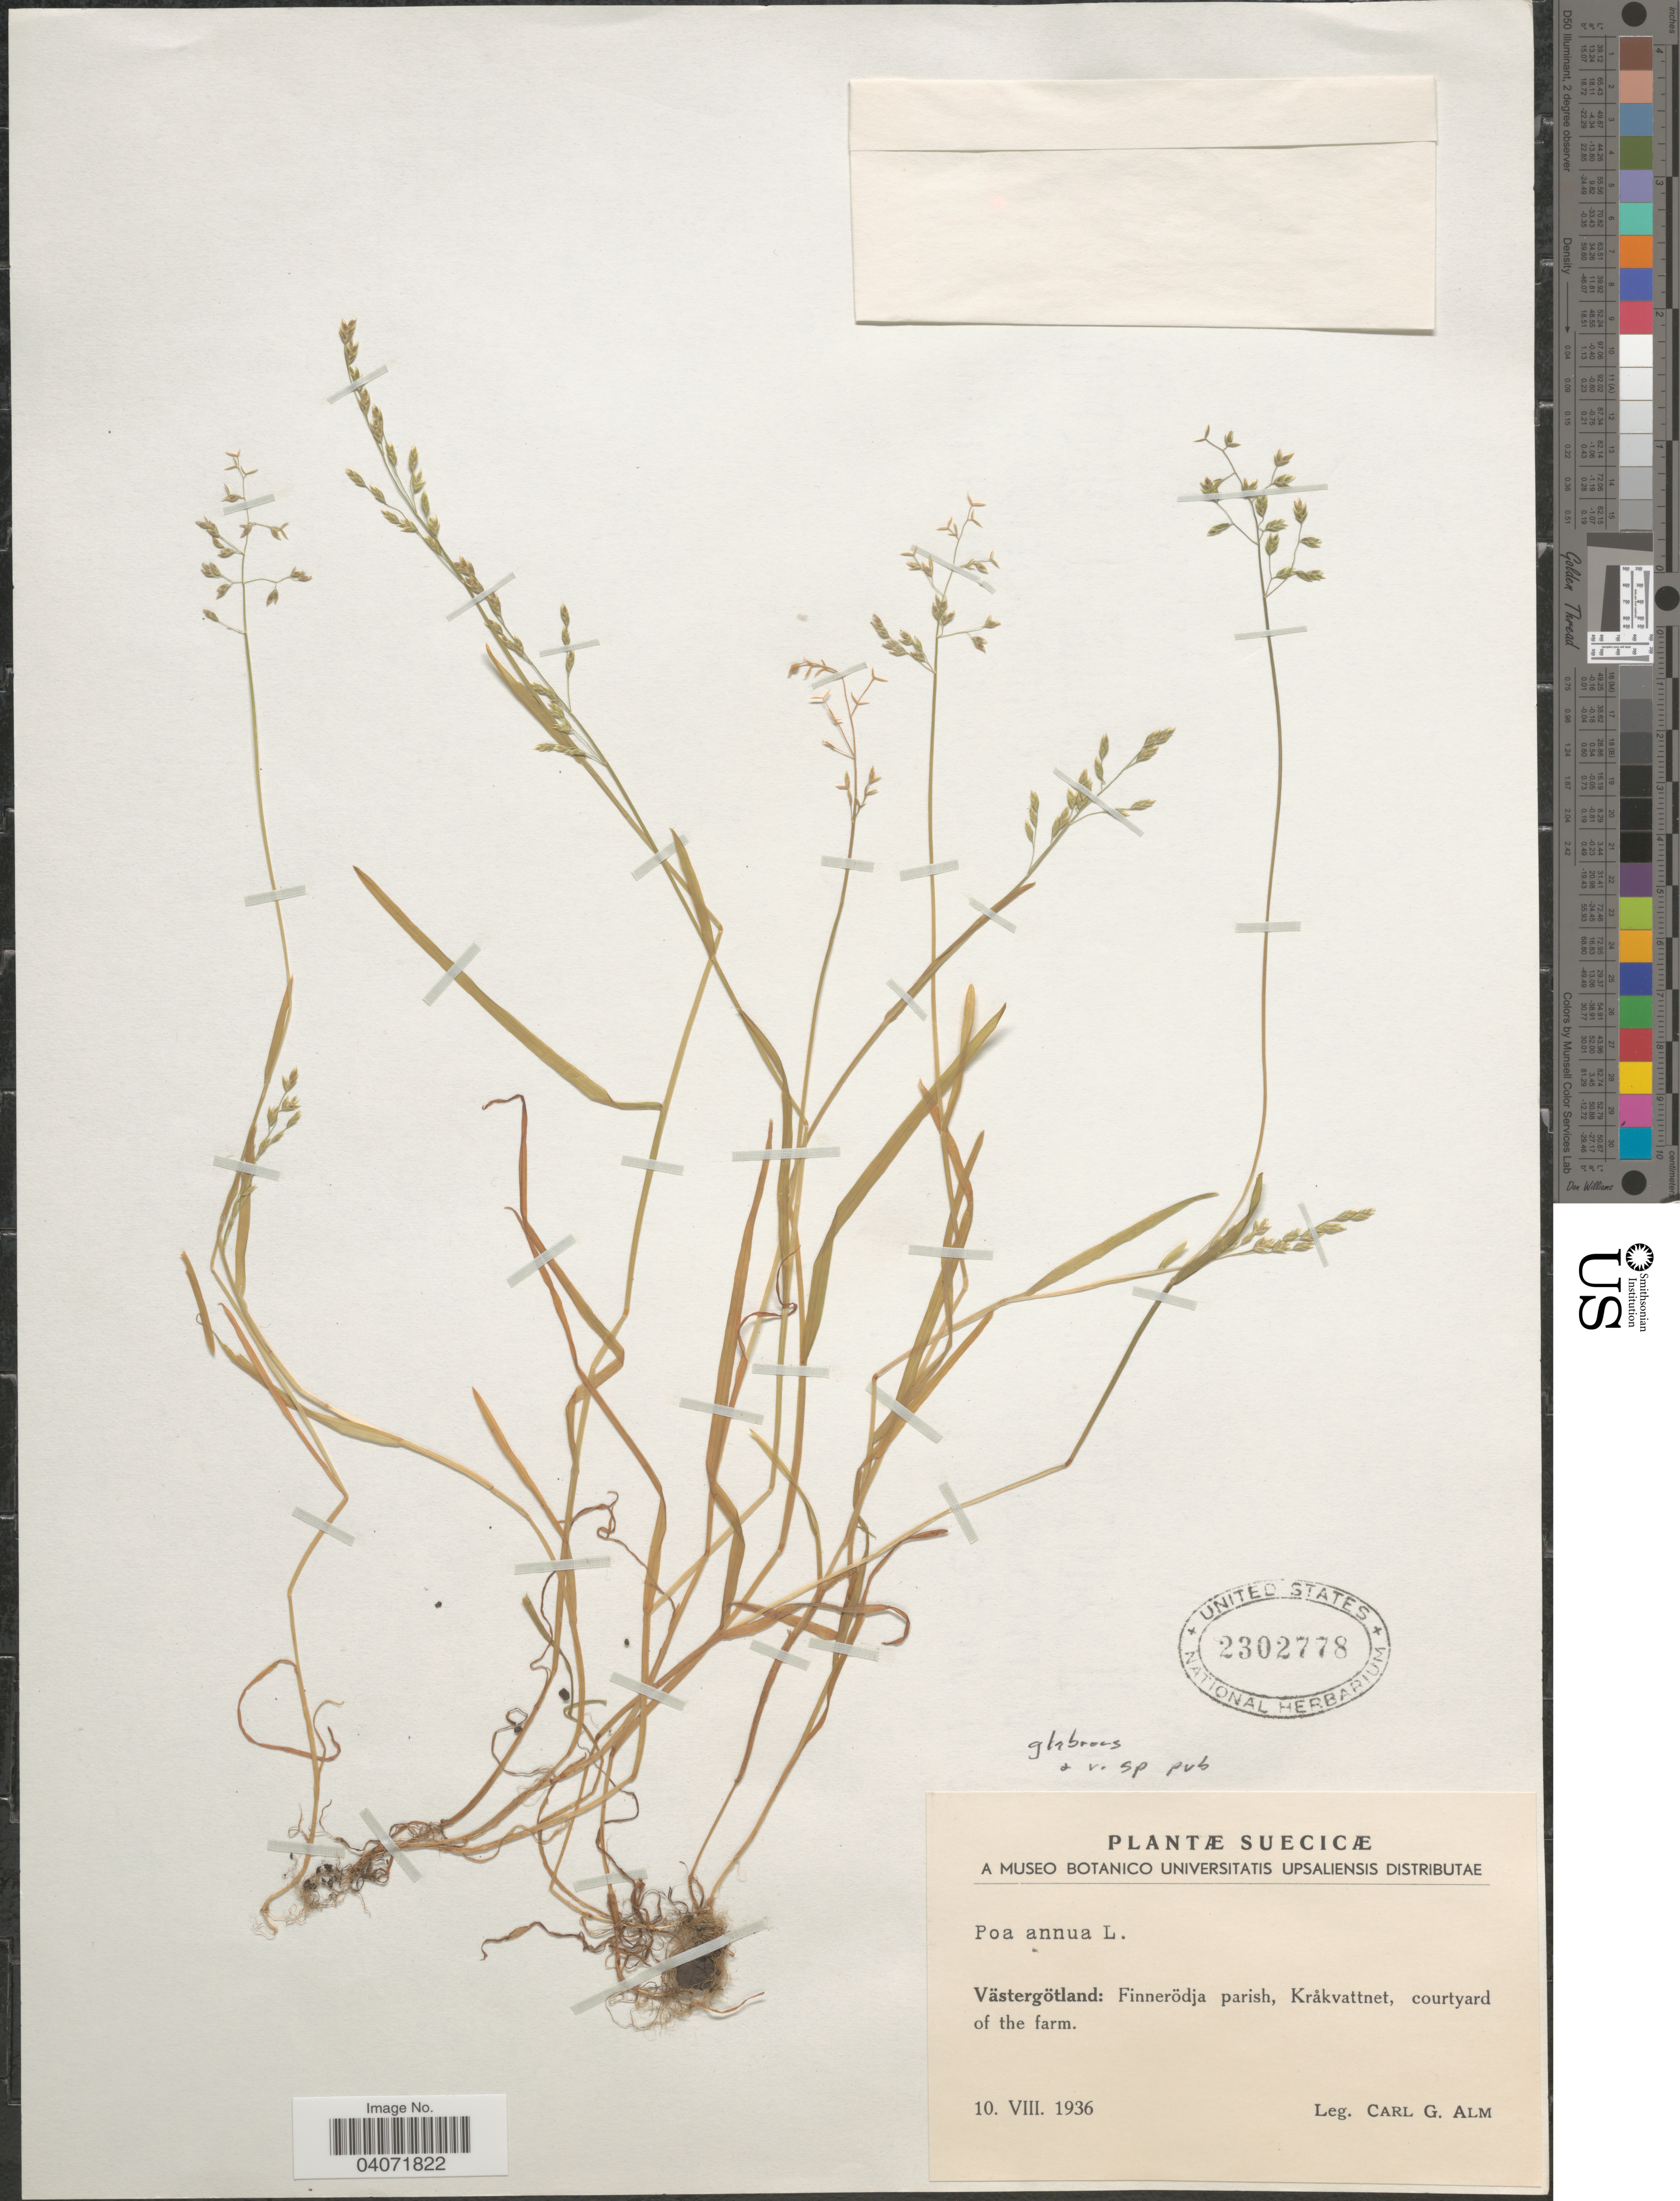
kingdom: Plantae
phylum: Tracheophyta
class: Liliopsida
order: Poales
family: Poaceae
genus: Poa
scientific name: Poa annua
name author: L.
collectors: C. G. Alm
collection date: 1936-08-10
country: Sweden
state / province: Västernorrland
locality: Suecicæ. Västergötland: Finnerödja parish, Kråkvattnet, courtyard of the farm.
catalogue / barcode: US 2302778